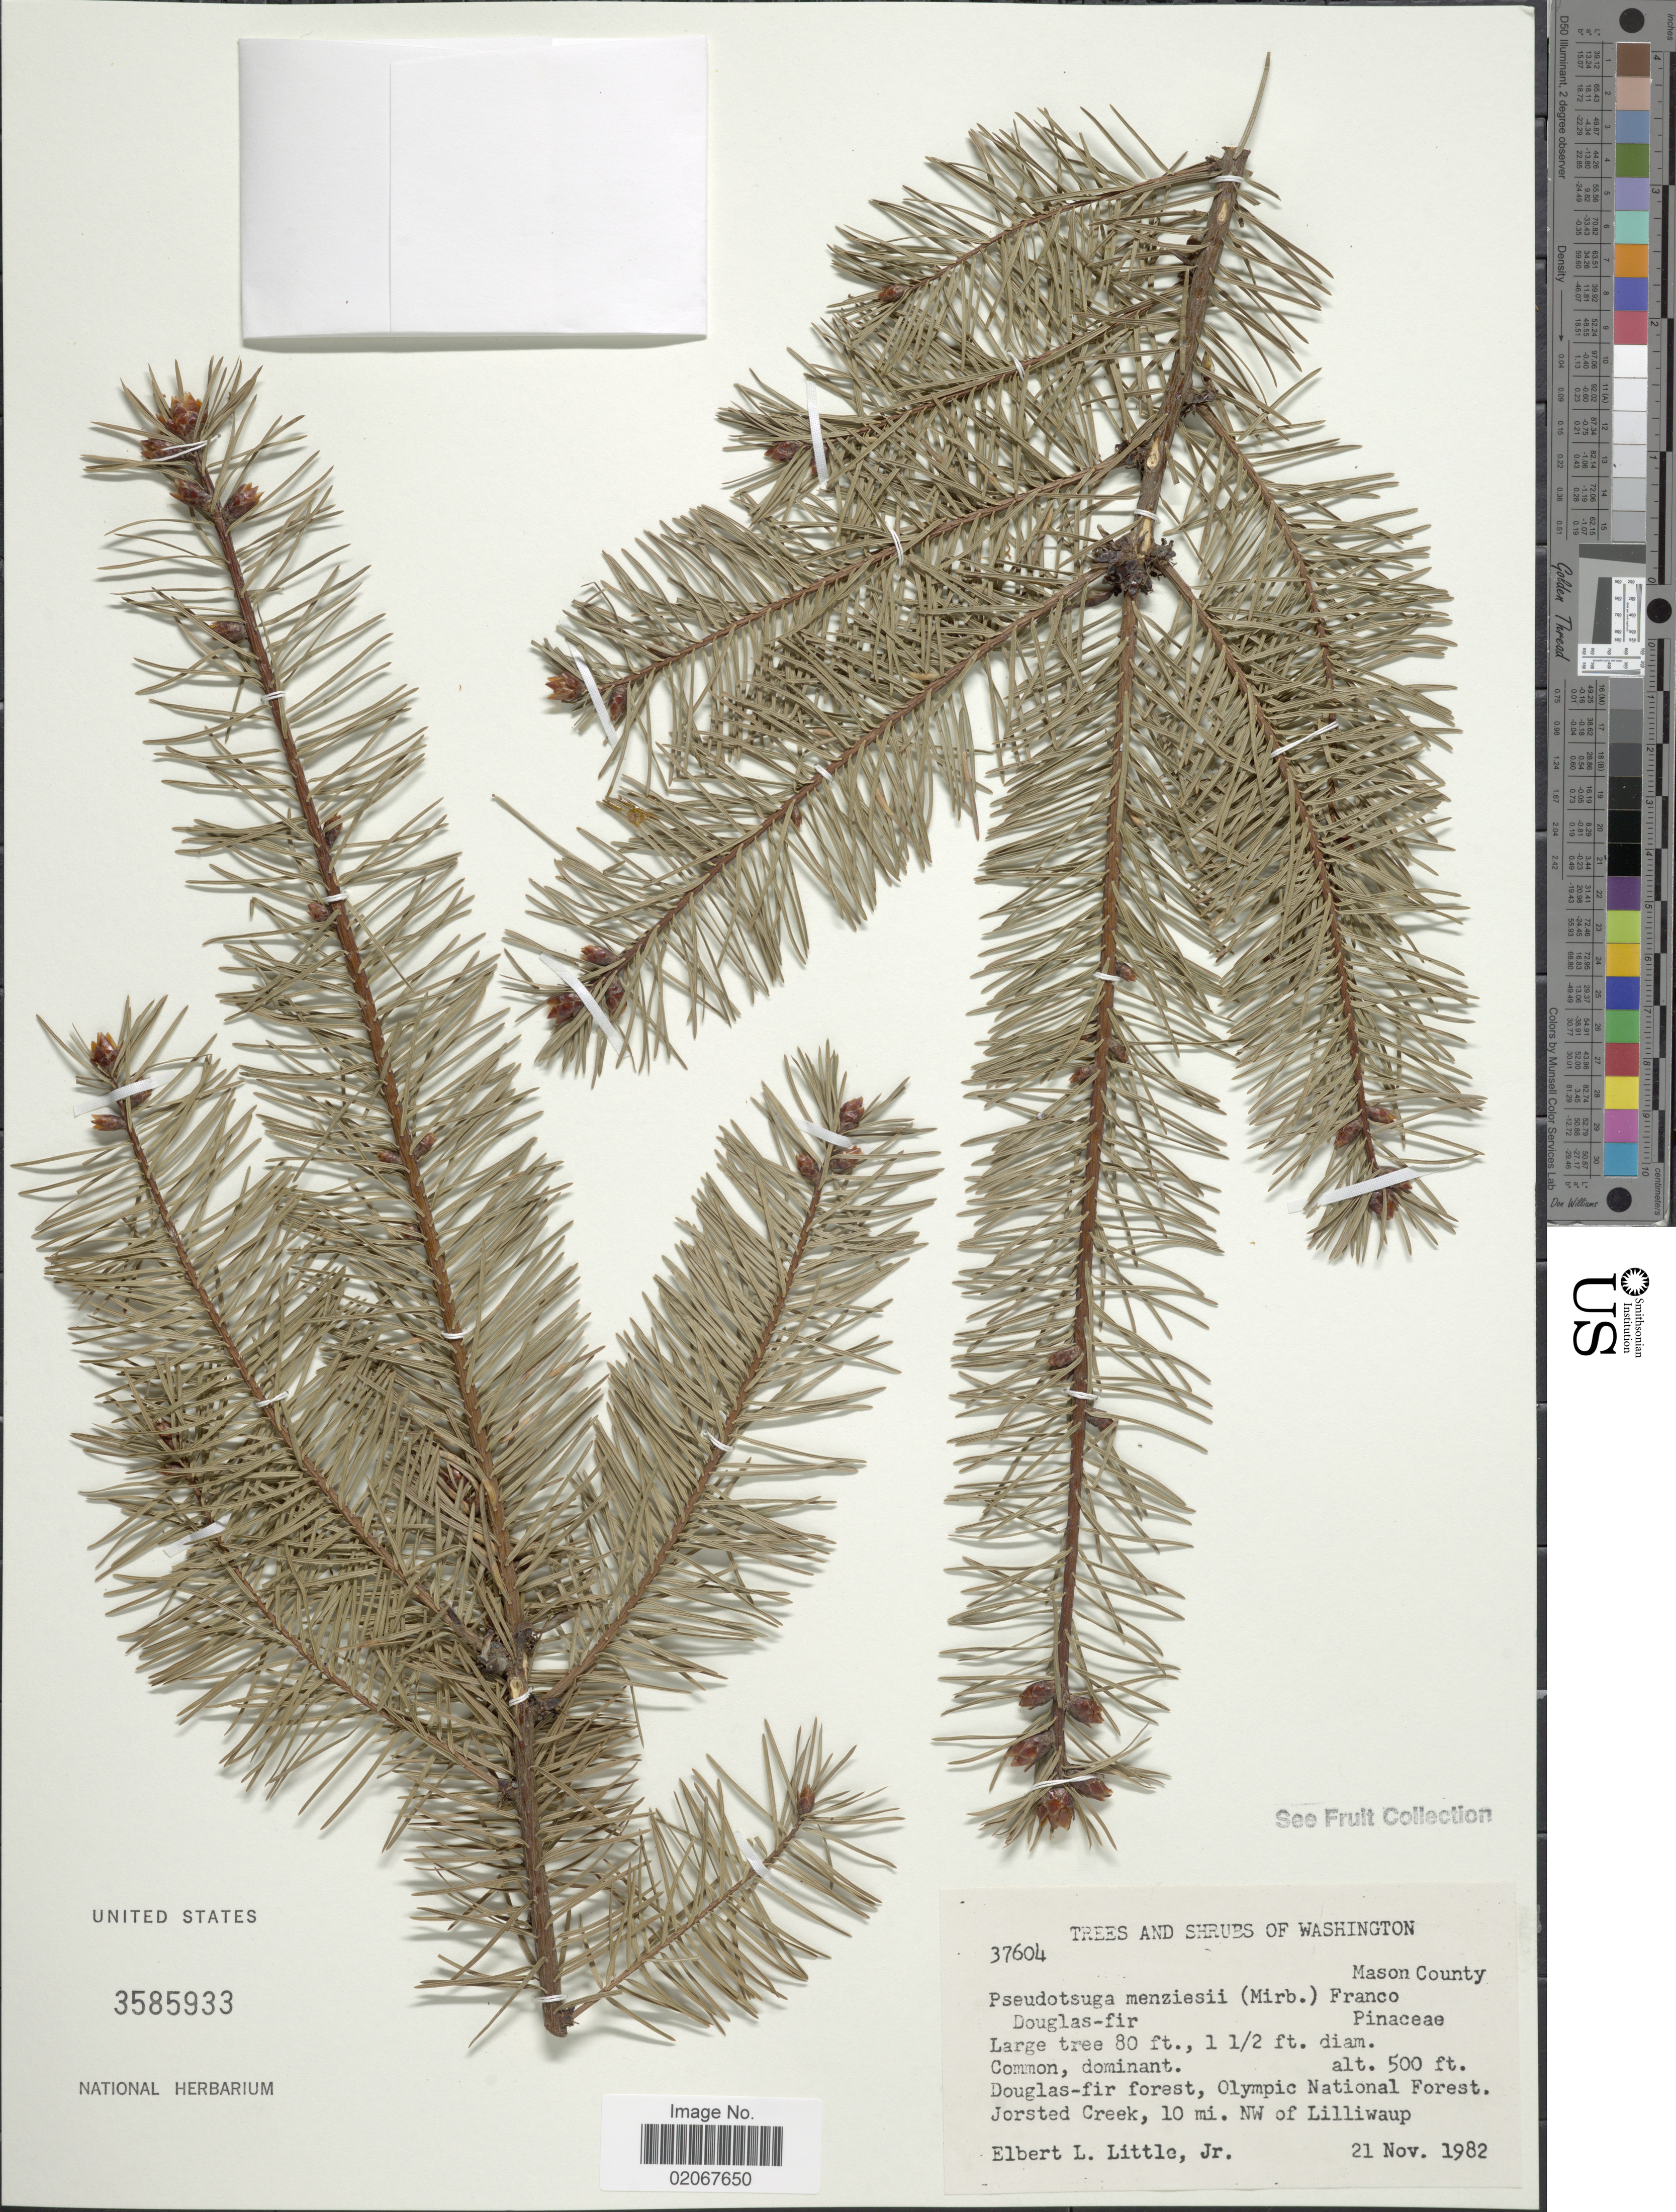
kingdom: Plantae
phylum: Tracheophyta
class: Pinopsida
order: Pinales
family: Pinaceae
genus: Pseudotsuga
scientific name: Pseudotsuga menziesii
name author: (Mirb.) Franco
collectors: E. L. Little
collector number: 37604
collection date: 1982-11-21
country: United States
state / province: Washington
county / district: Mason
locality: Mason County. Douglas-fir forest, Olympic National Forest, Jorsted Creek, 10 mi. NW of Lilliwaup.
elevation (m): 152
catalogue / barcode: US 3585933